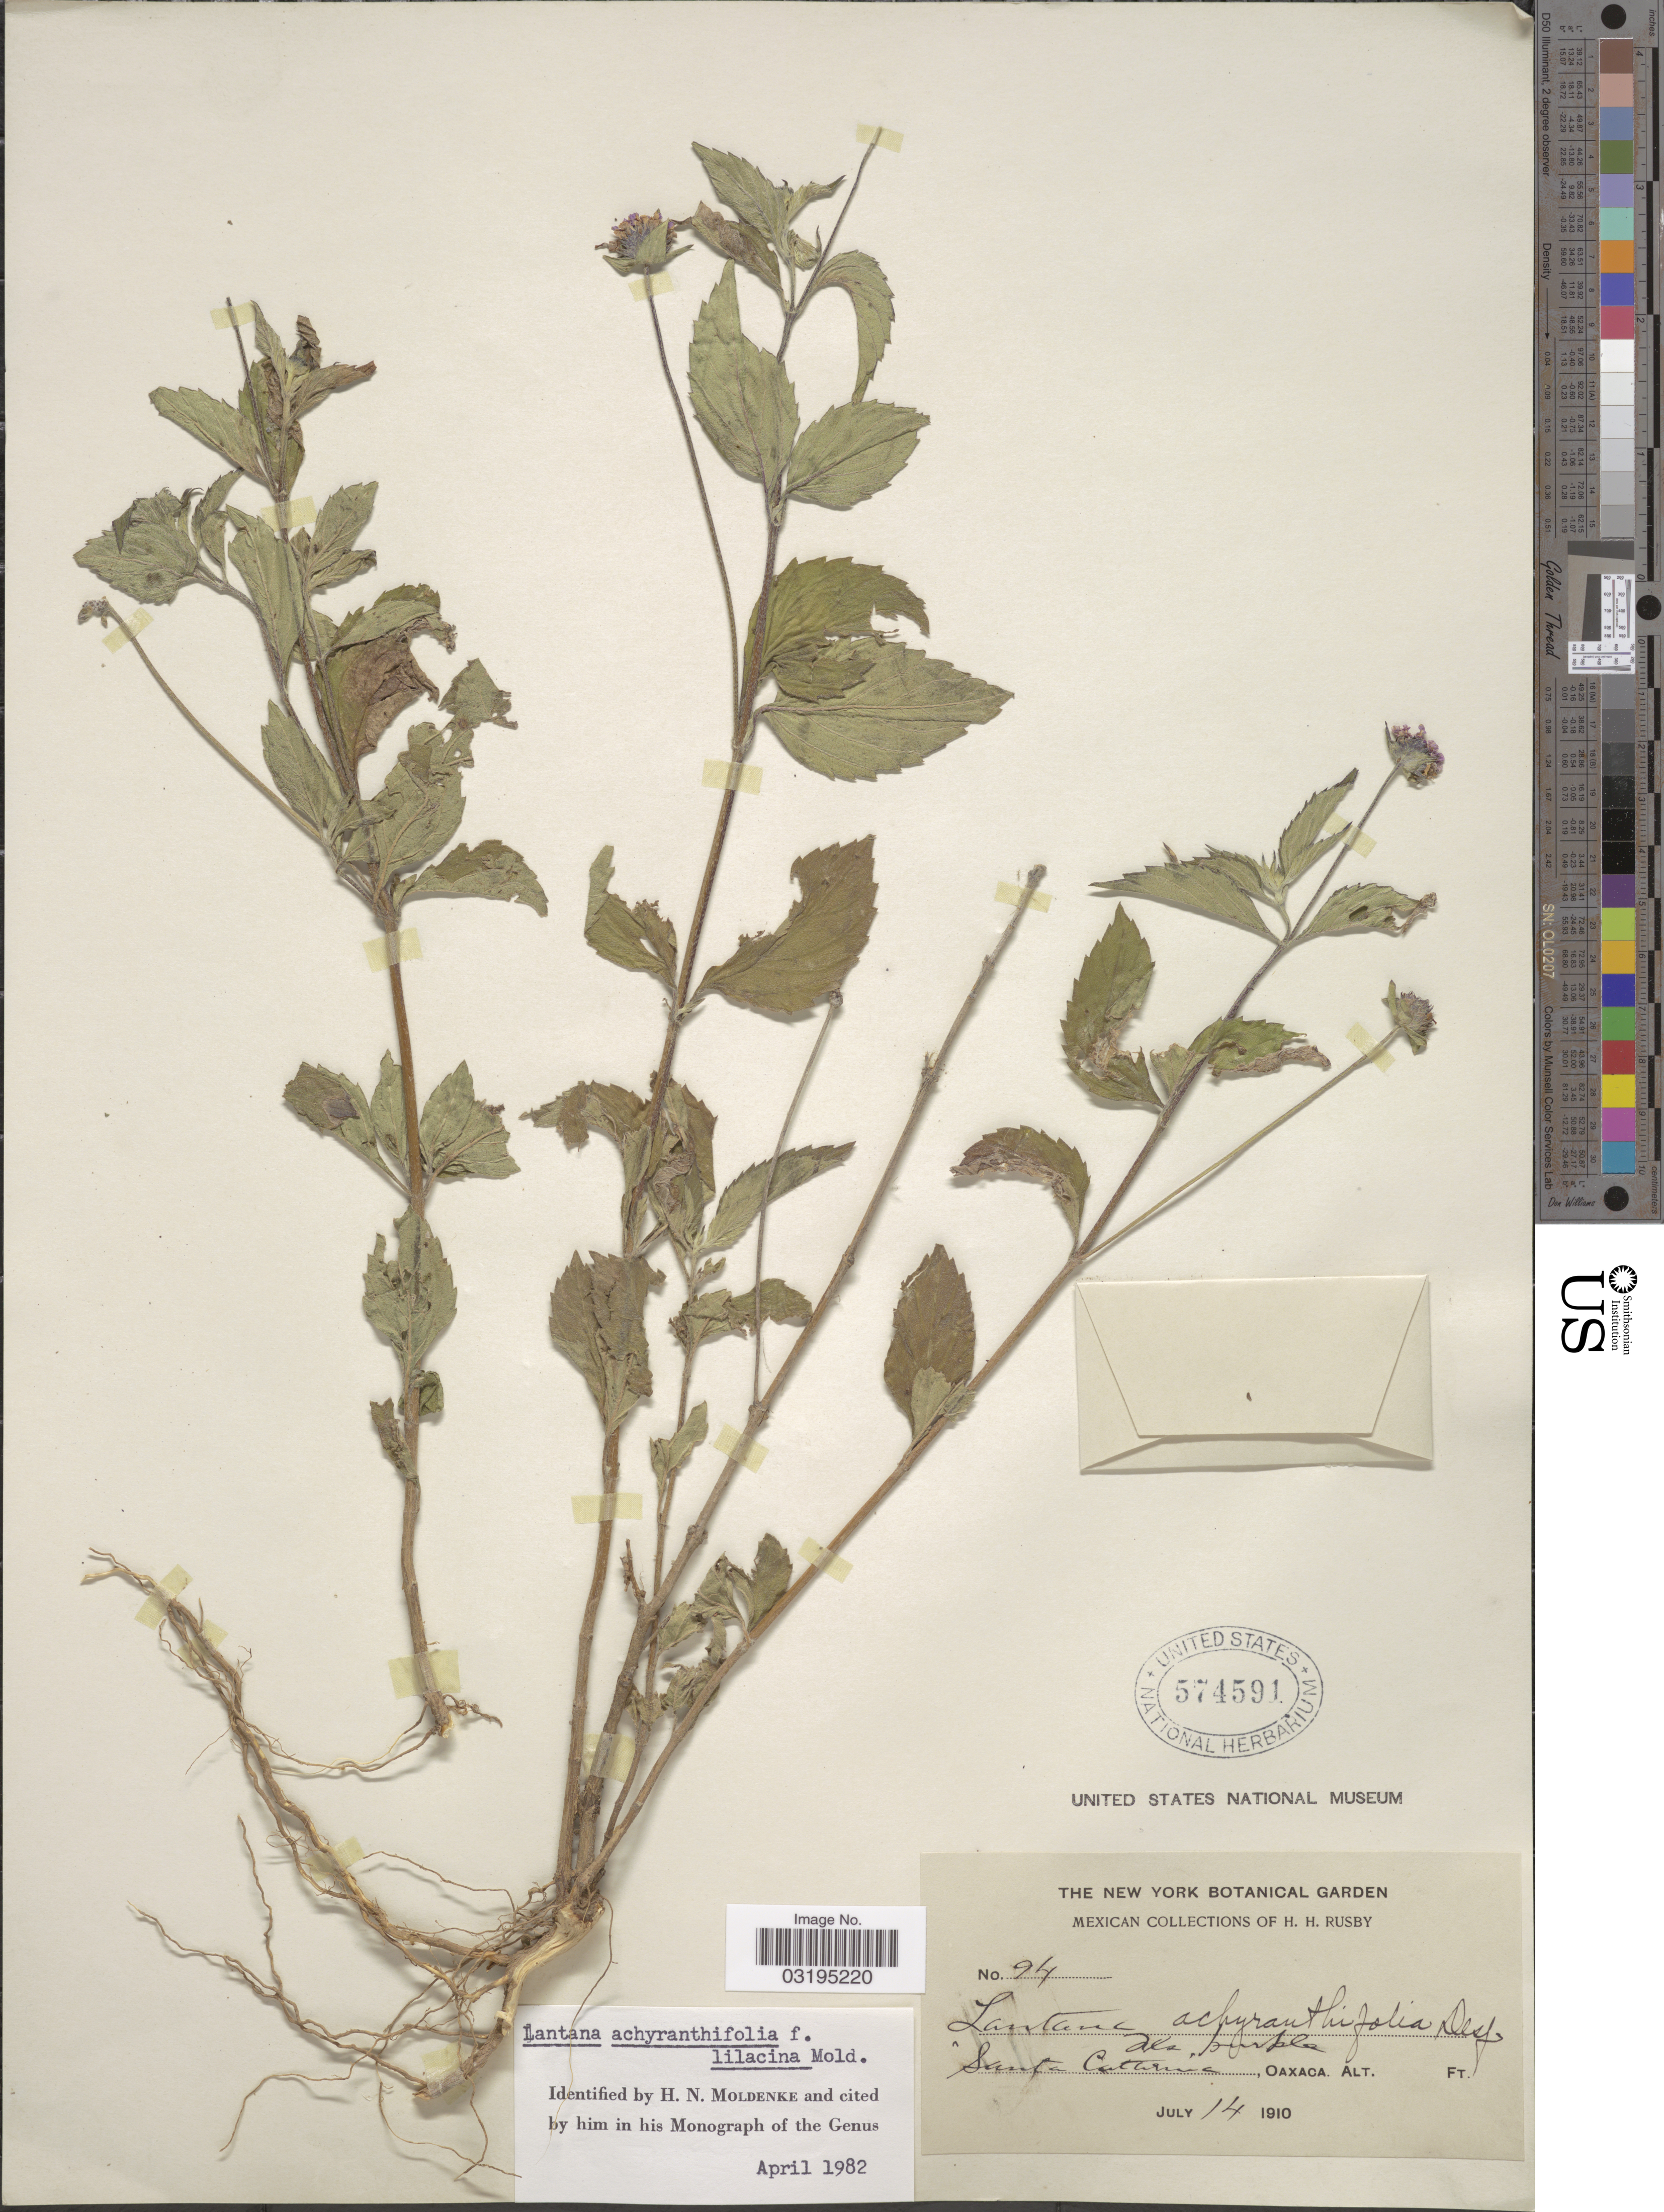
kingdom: Plantae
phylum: Tracheophyta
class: Magnoliopsida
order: Lamiales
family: Verbenaceae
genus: Lantana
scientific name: Lantana achyranthifolia f. lilacina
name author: Moldenke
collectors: H. H. Rusby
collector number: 94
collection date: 1910-07-14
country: Mexico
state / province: Oaxaca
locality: Santa Catarina.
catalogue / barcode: US 574591